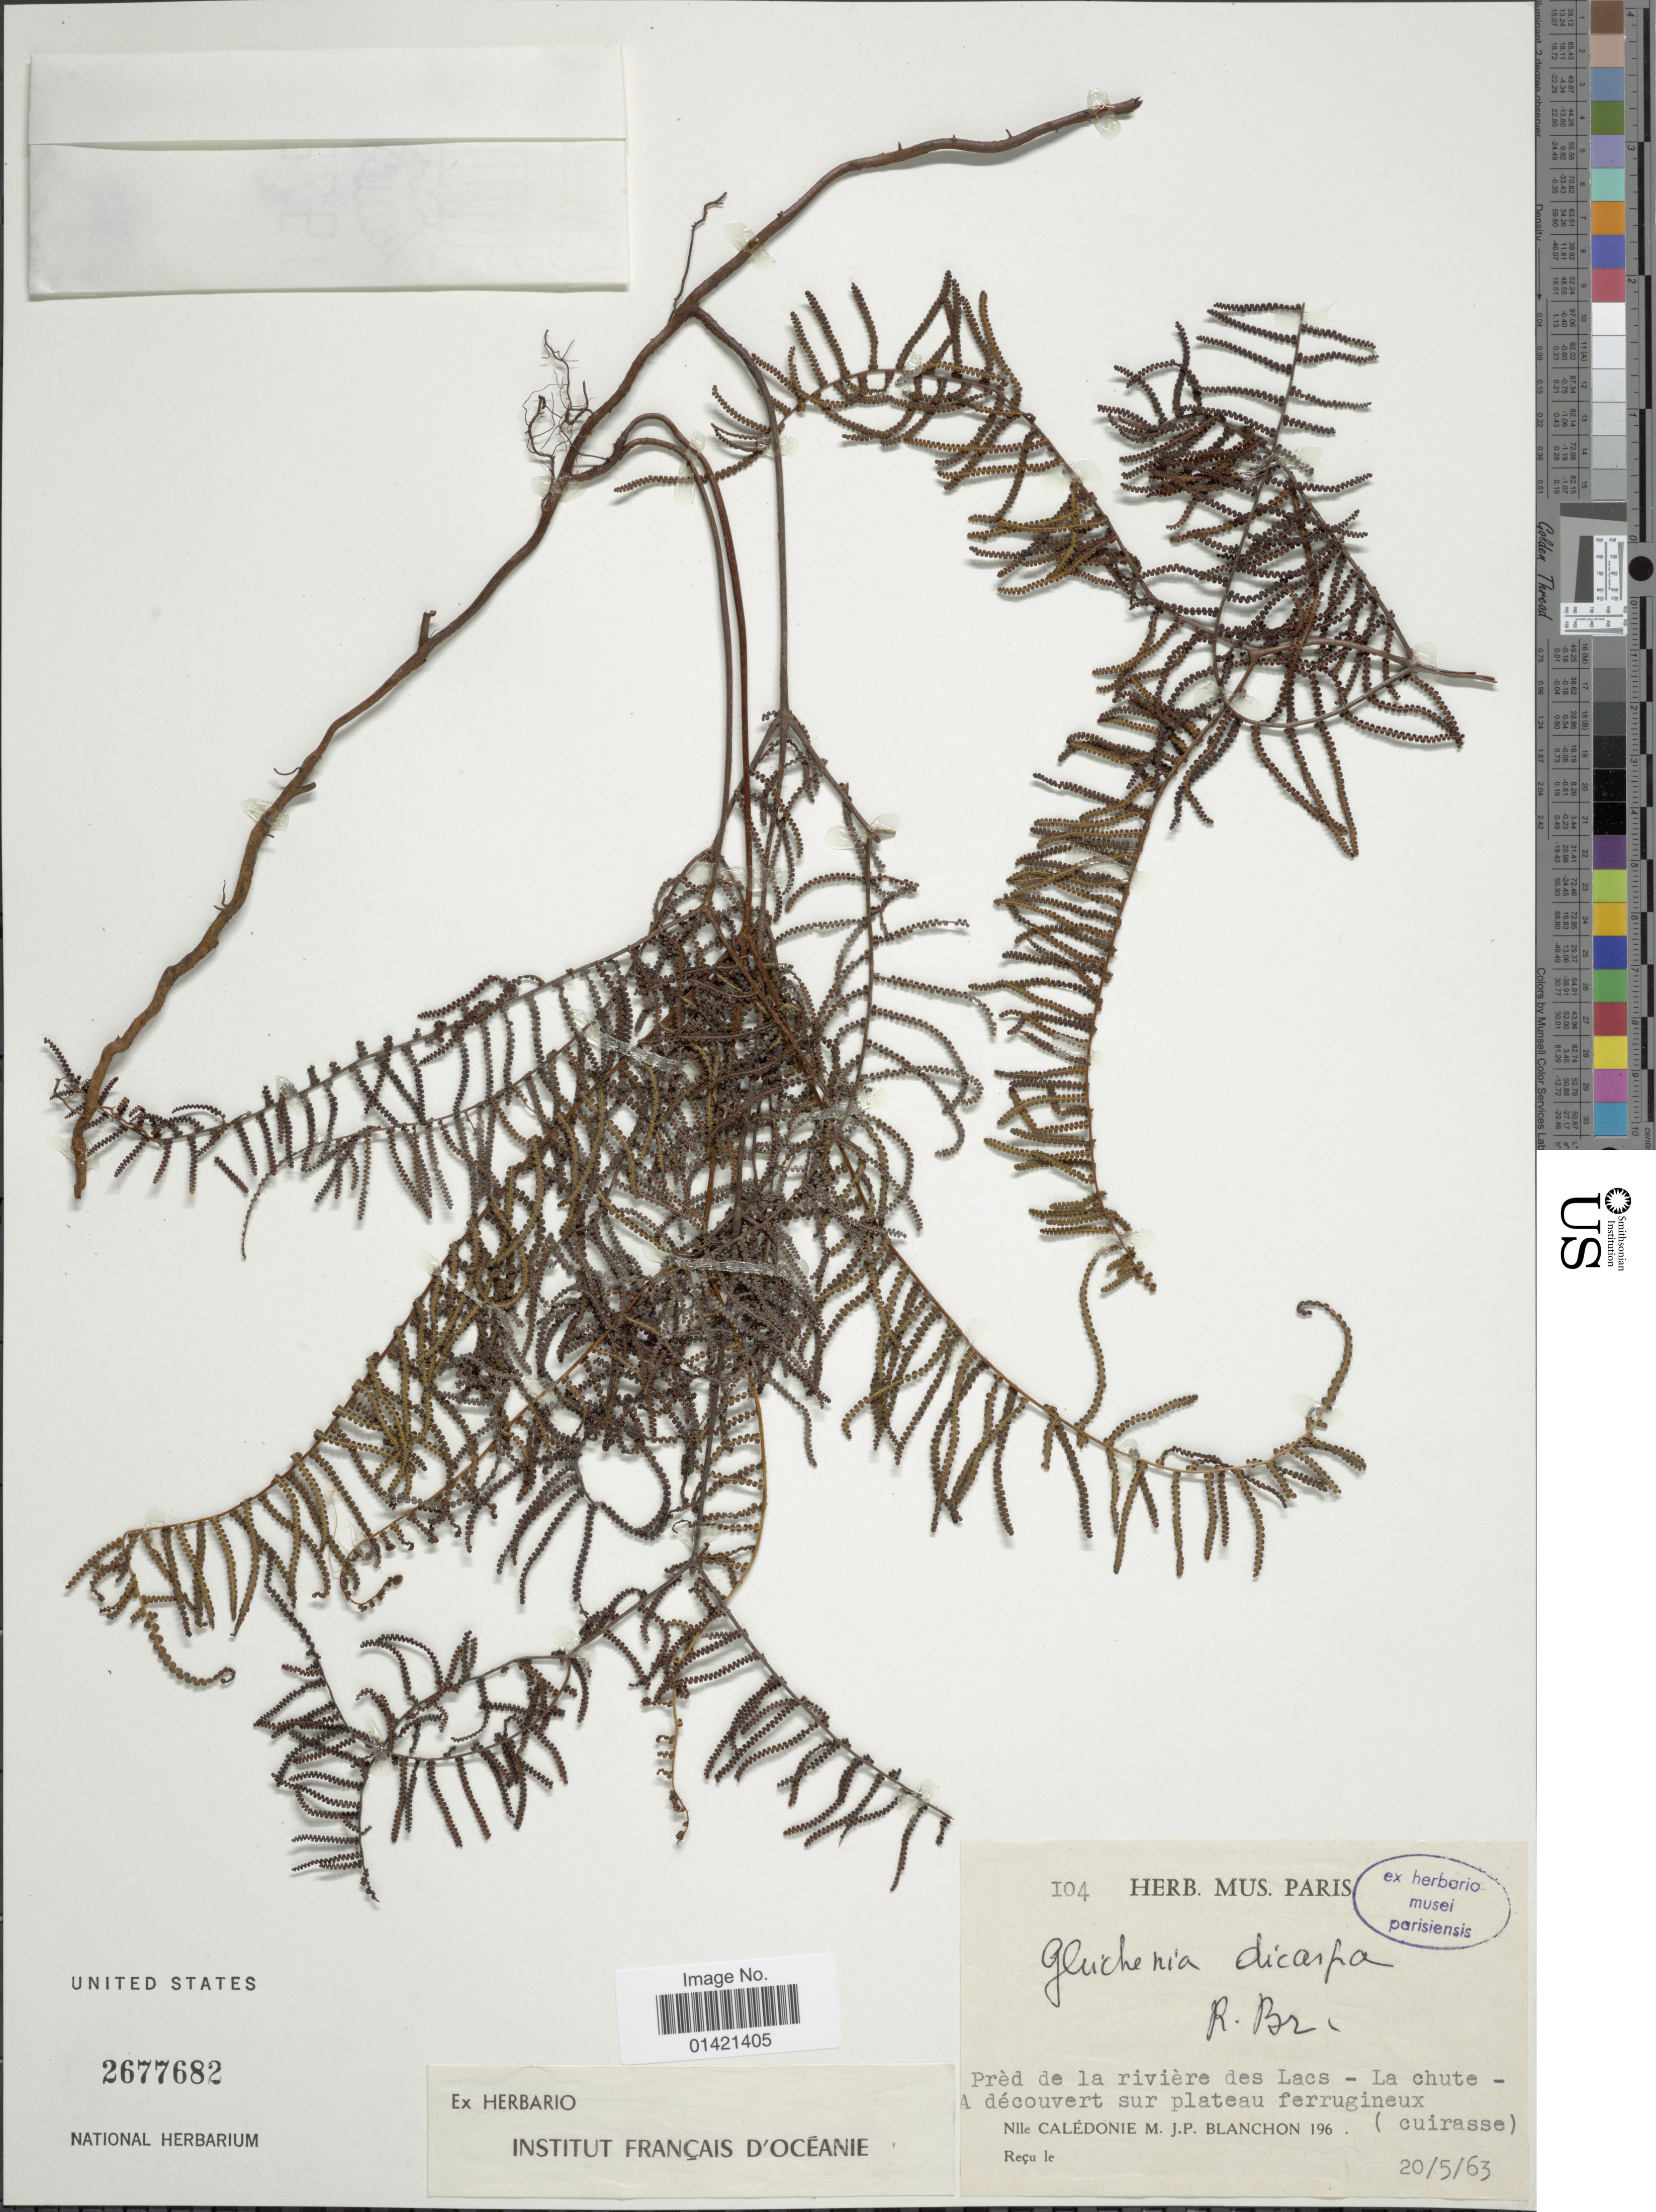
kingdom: Plantae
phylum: Tracheophyta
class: Polypodiopsida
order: Gleicheniales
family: Gleicheniaceae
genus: Gleichenia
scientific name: Gleichenia dicarpa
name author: R. Br.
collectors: J. Blanchon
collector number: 196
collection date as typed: Transcribed d/m/y: 20/5/63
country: New Caledonia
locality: Pred de la riviere des Lacs - La chute - A decouvert sur plateau ferrugineux (cuirasse)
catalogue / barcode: US 2677682